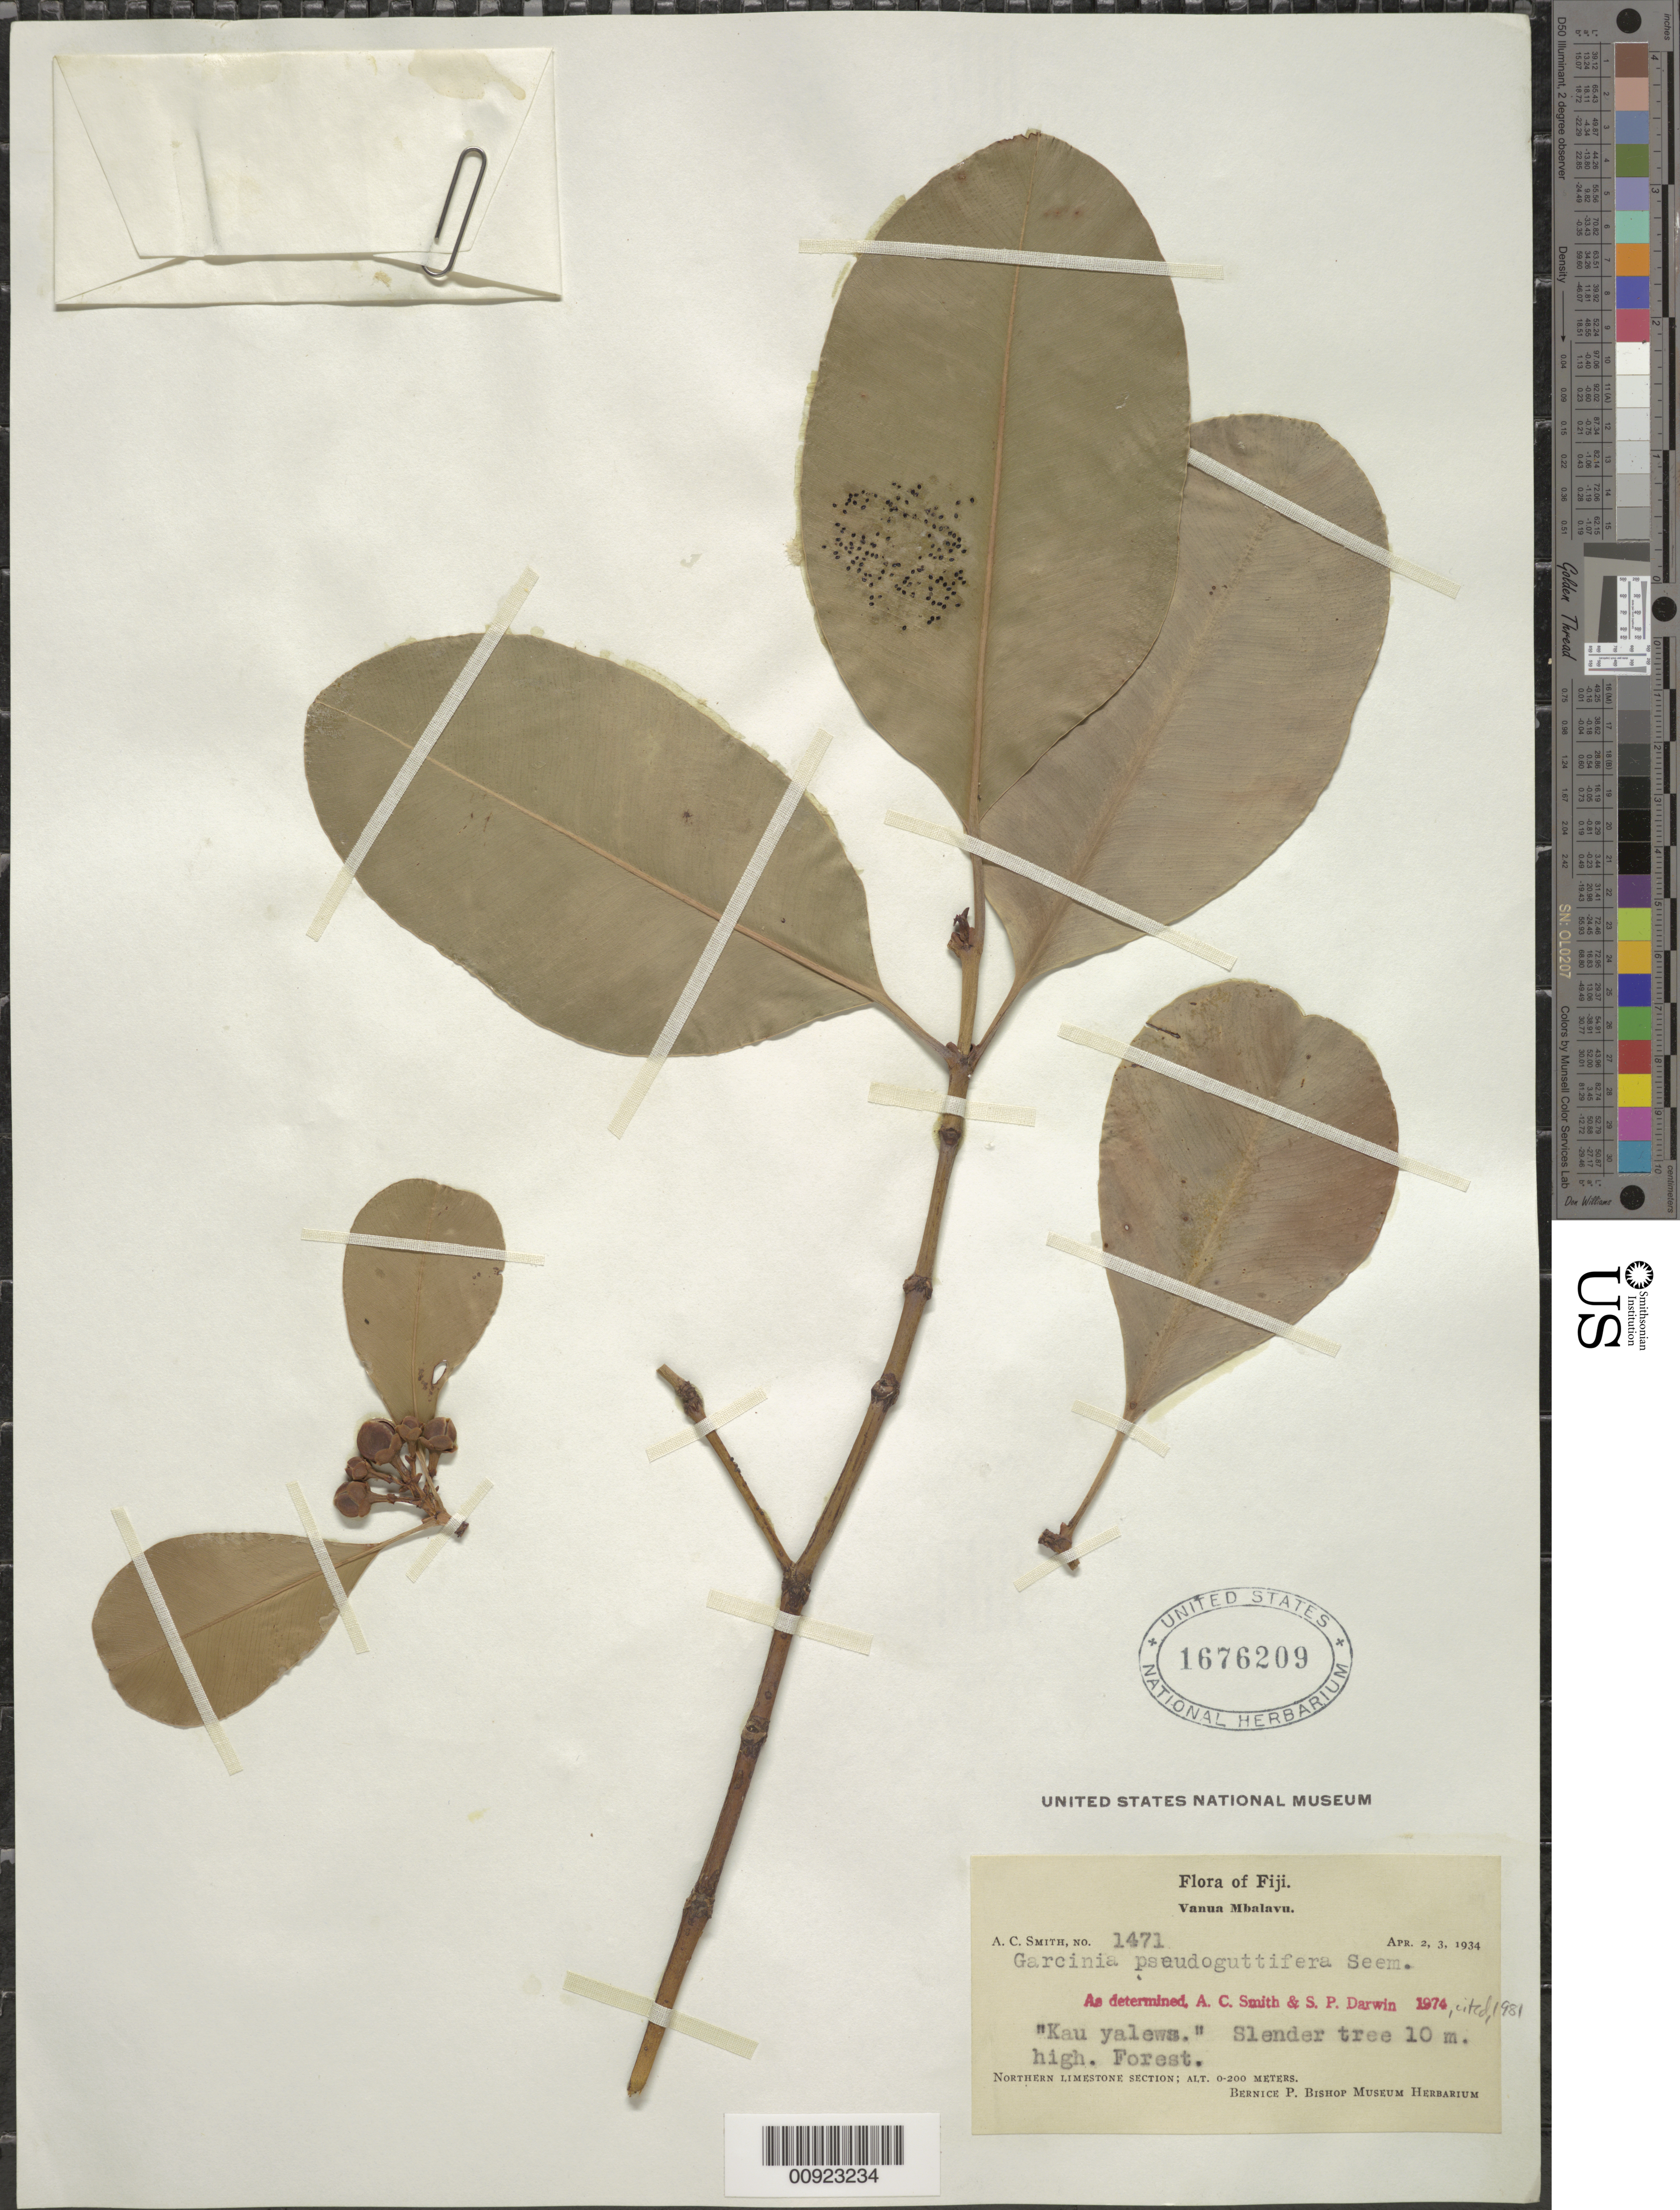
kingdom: Plantae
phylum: Tracheophyta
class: Magnoliopsida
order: Malpighiales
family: Clusiaceae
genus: Garcinia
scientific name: Garcinia pseudoguttifera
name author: Seem.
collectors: C. A. Smith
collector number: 1471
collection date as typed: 02 Apr 1934 to 03 Apr 1934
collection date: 1934-04-02/1934-04-03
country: Fiji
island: Vanua Balavu [Mbalavu]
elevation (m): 0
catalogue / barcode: US 1676209